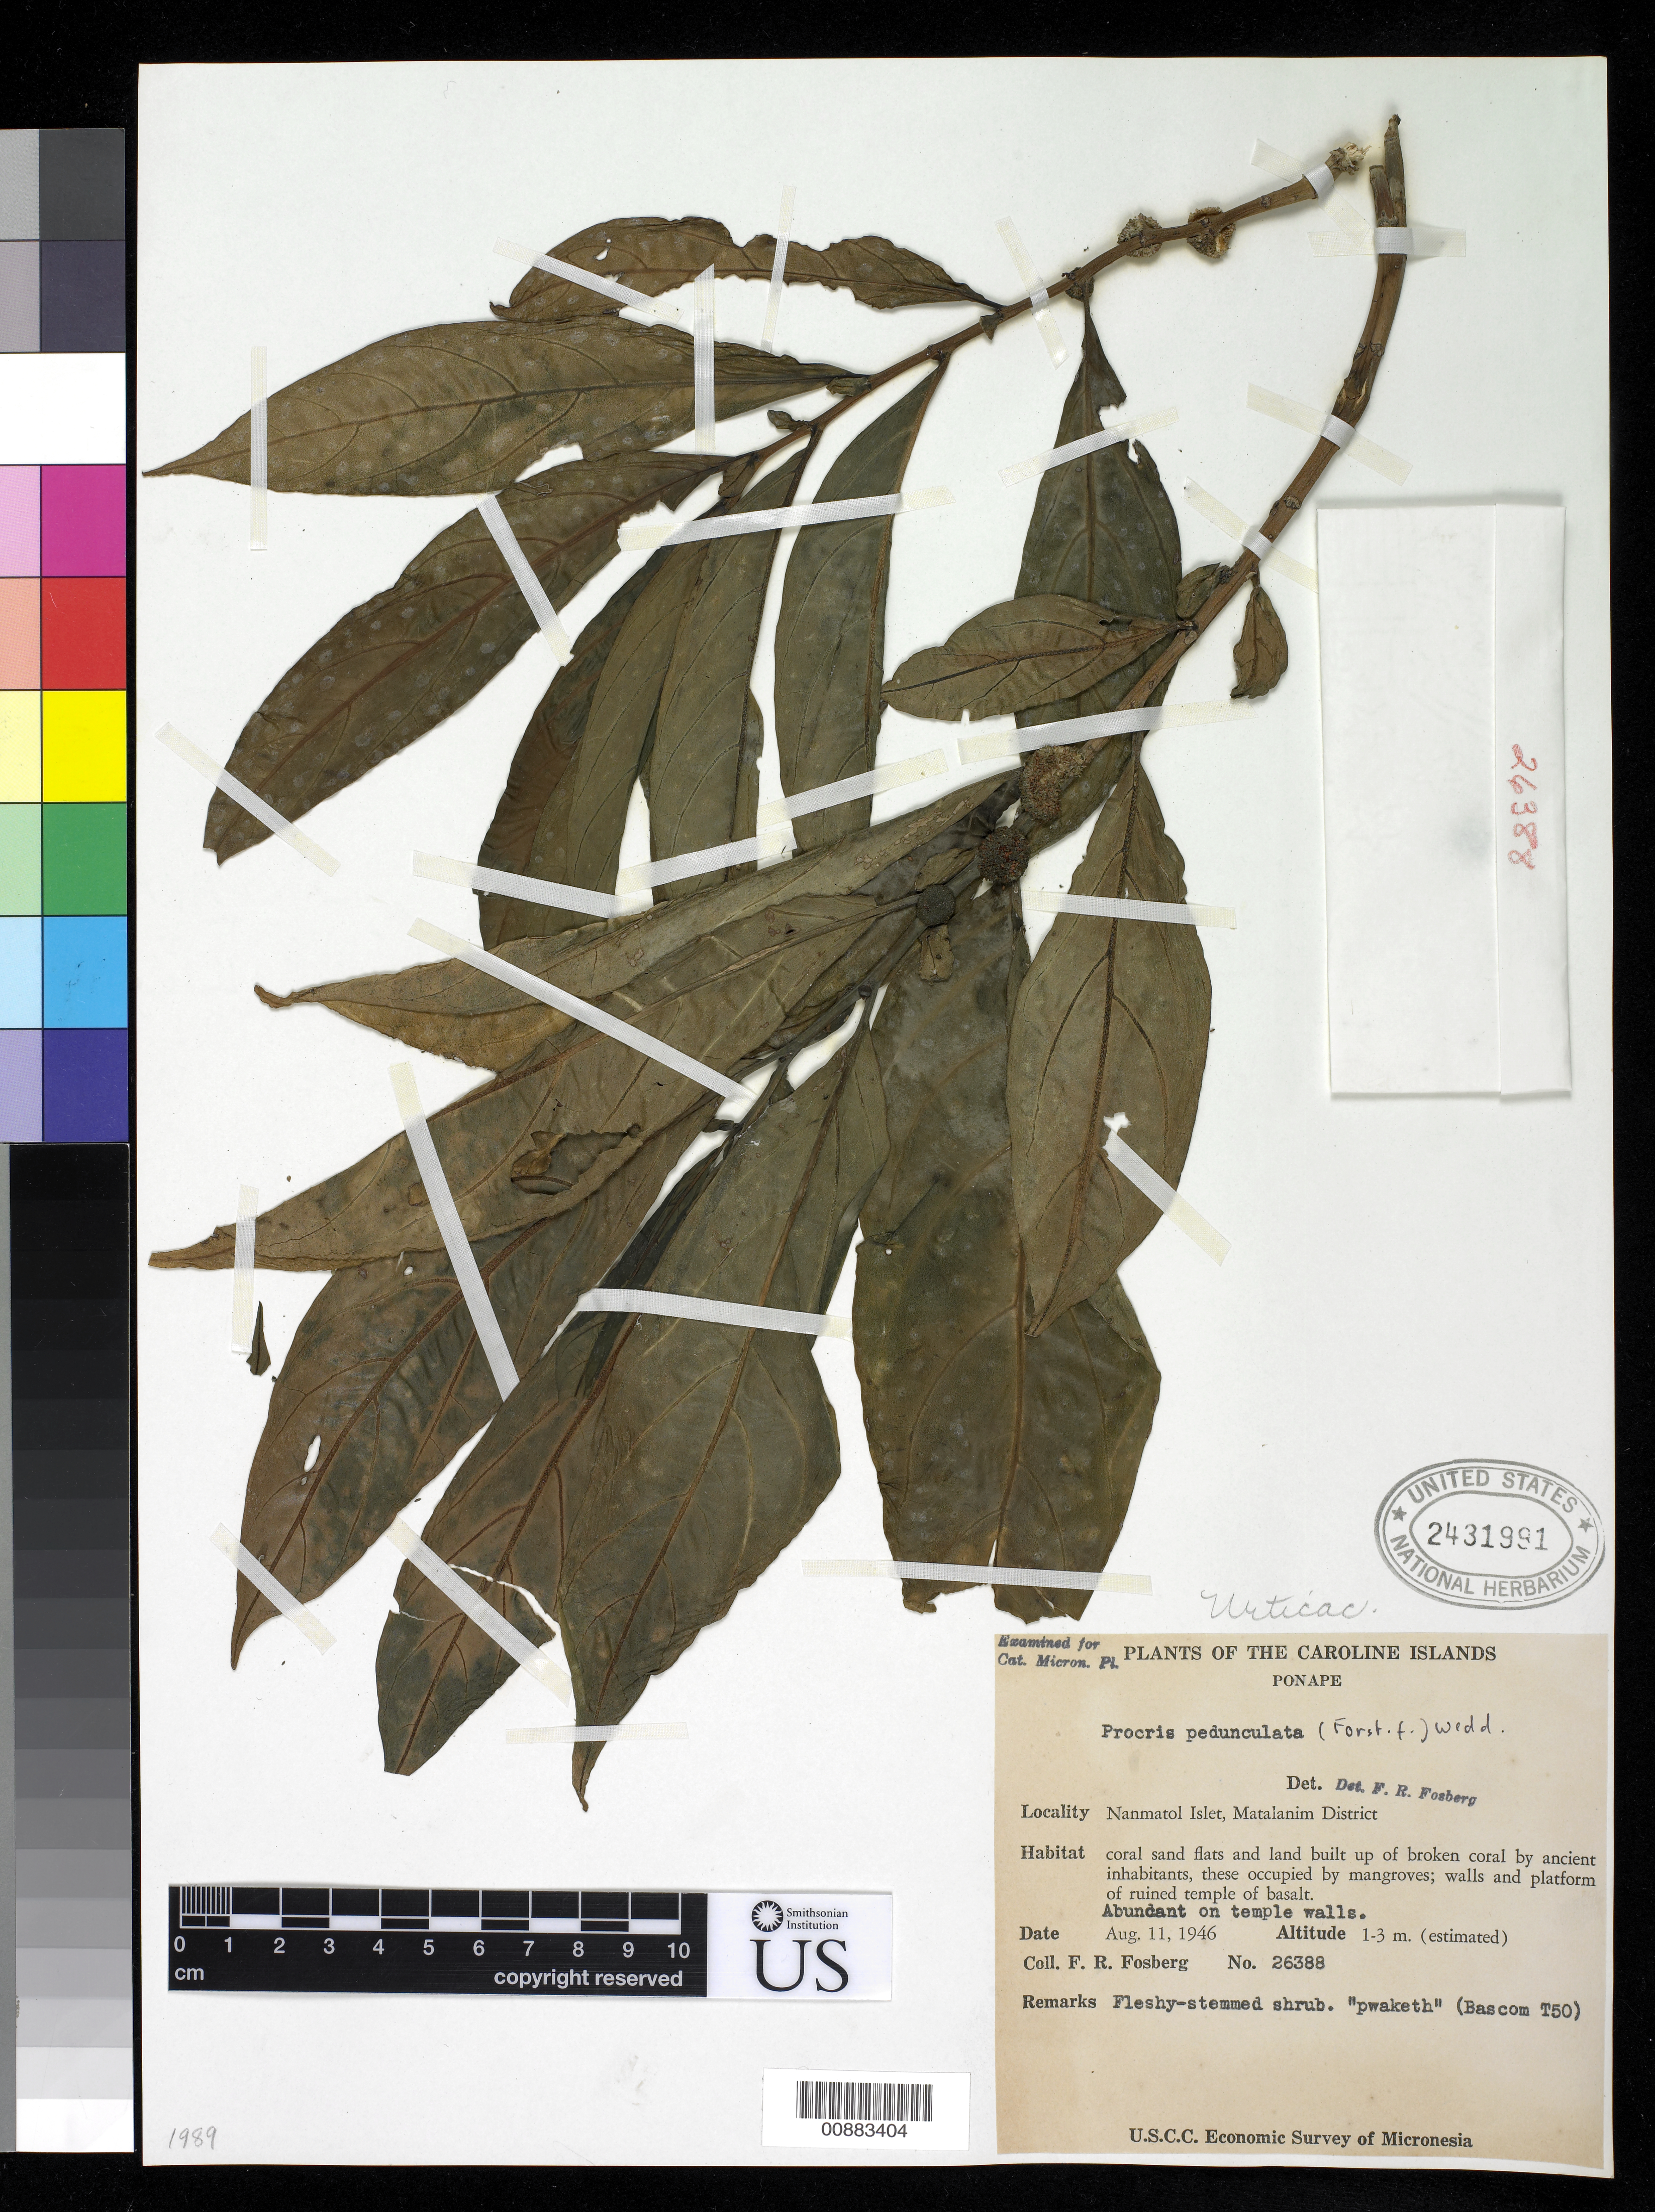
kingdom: Plantae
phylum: Tracheophyta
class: Magnoliopsida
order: Rosales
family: Urticaceae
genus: Procris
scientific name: Procris pedunculata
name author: (J.R. Forst. & G. Forst.) Wedd.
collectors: F. R. Fosberg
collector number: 26388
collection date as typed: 11 Aug 1946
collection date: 1946-08-11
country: Micronesia, Federated States of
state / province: Pohnpei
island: Nanmatol Atoll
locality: Nanmatol Islet, Matalanim District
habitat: Coral sand flats and land built up of broken coral by ancient inhabitants and occupied by mangroves; walls and platforms of ruined temples.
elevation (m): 1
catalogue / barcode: US 2431991